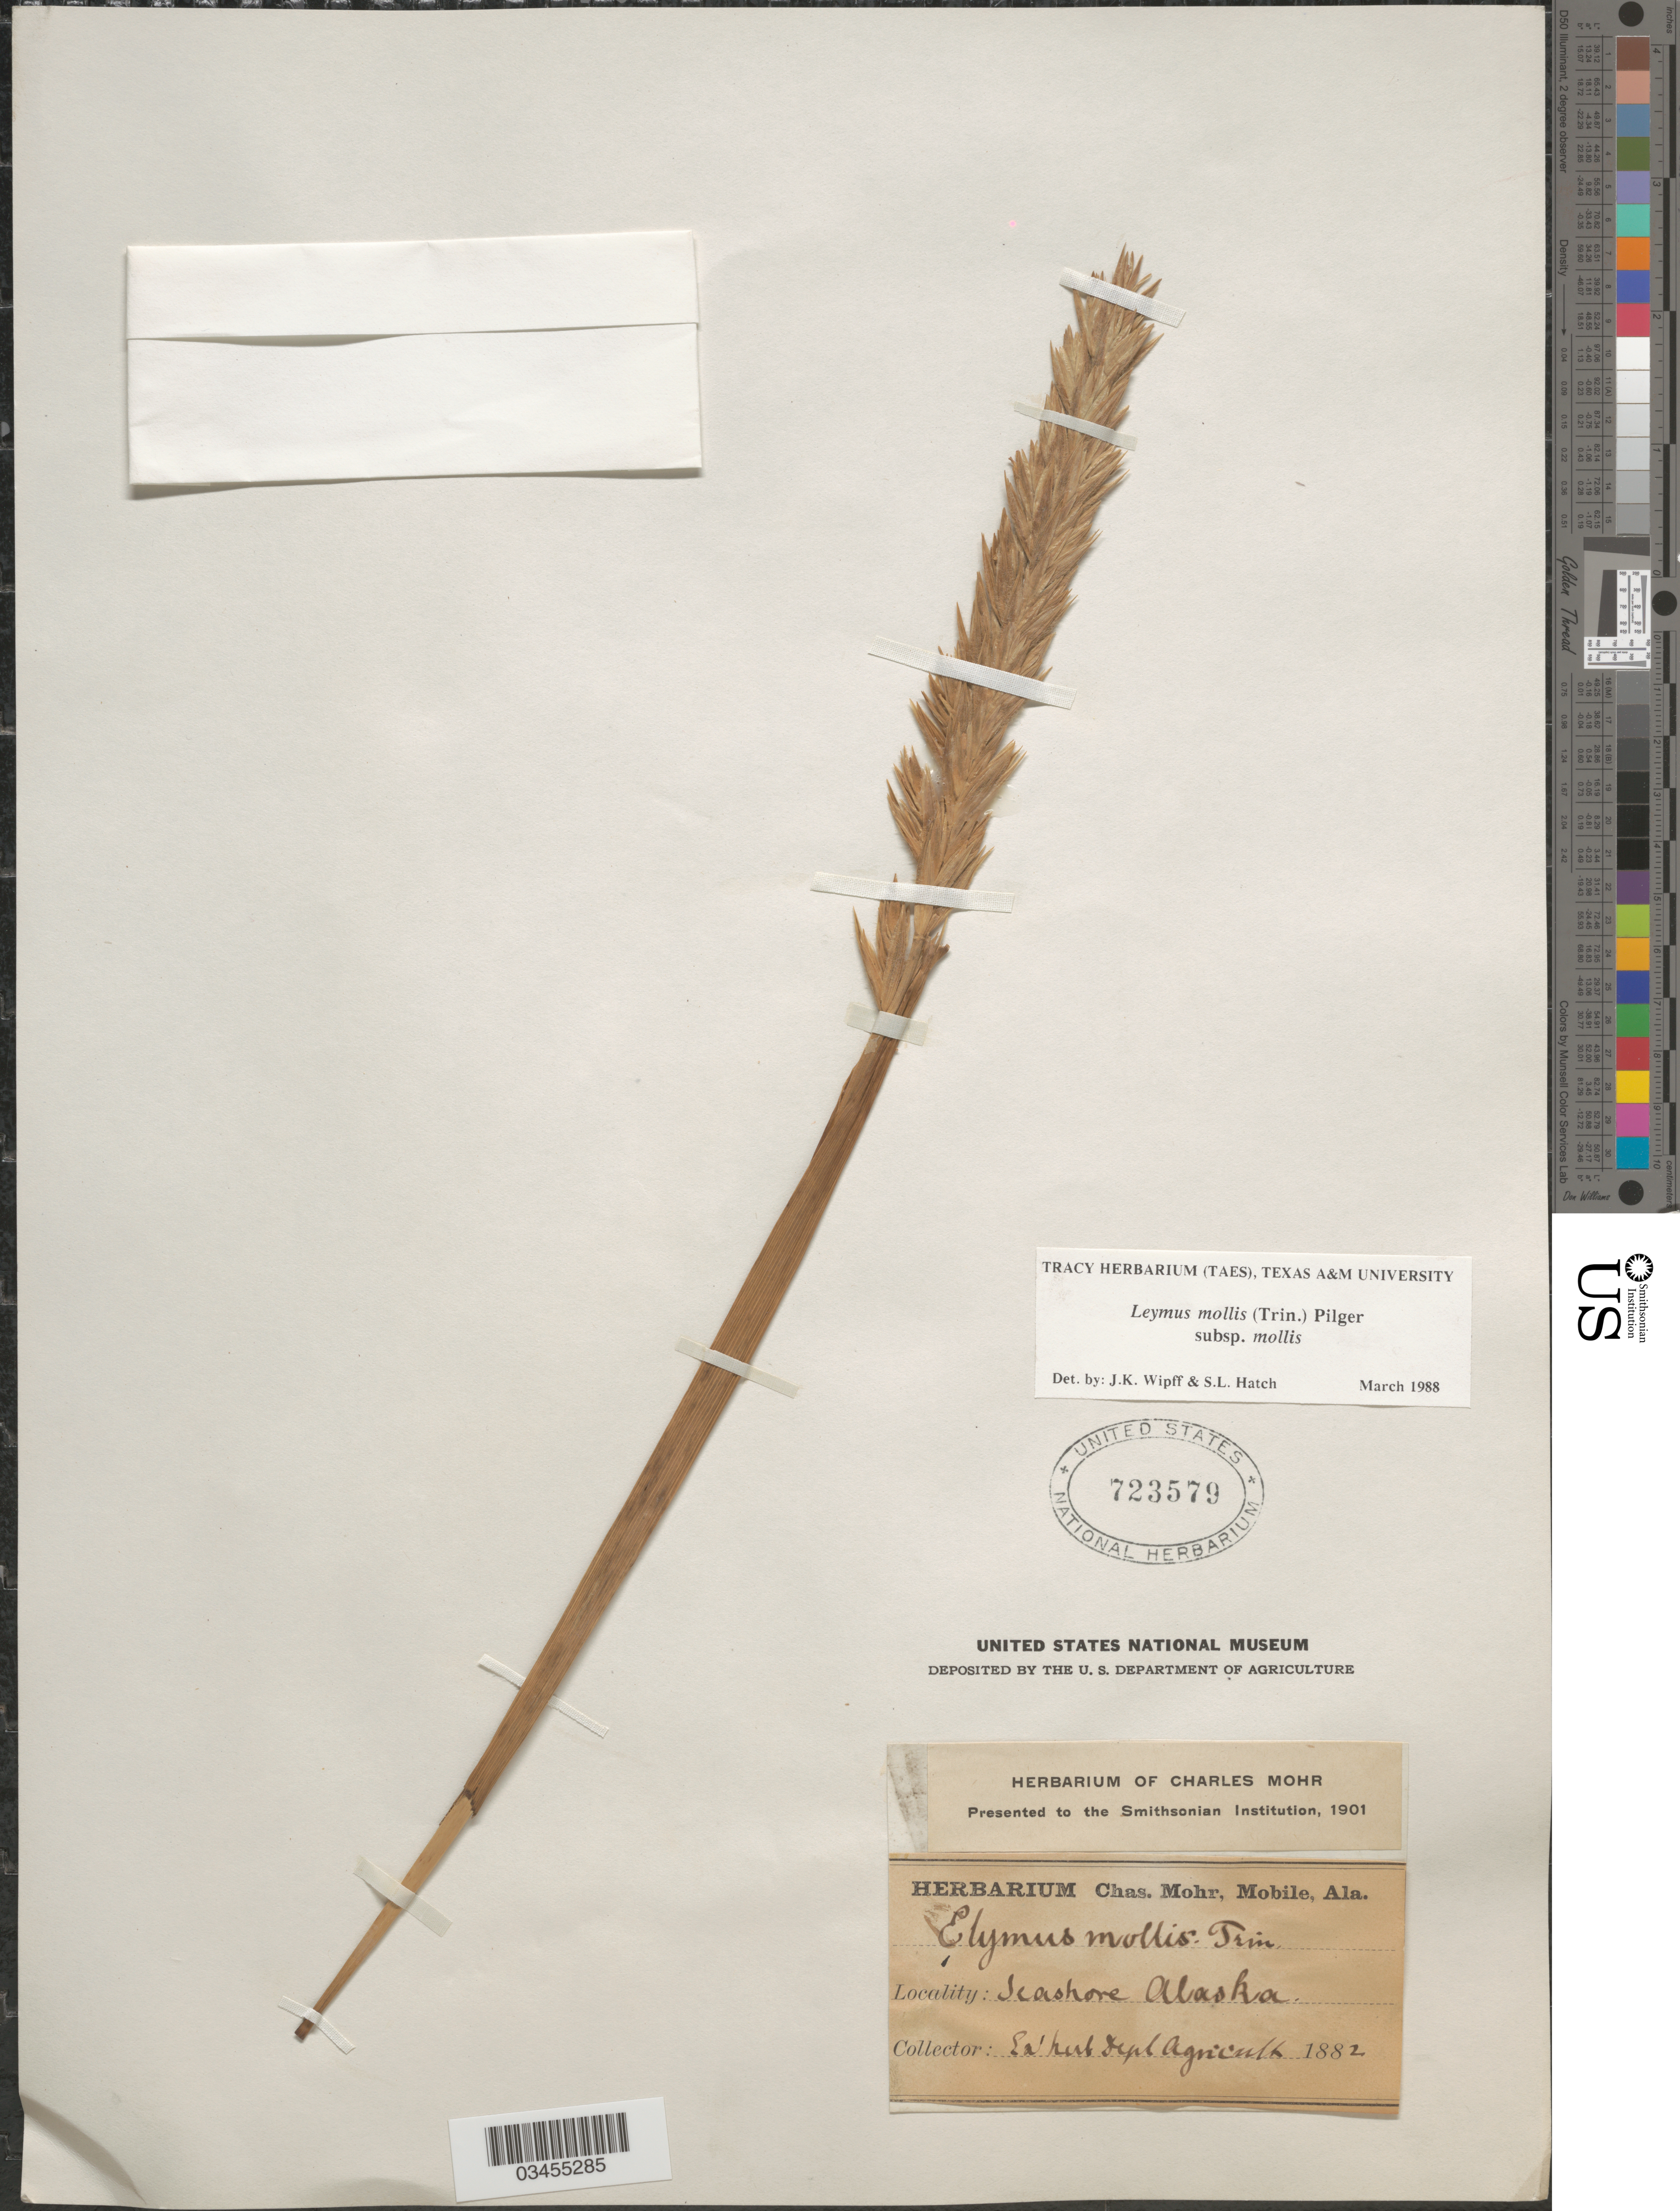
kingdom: Plantae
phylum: Tracheophyta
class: Liliopsida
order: Poales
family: Poaceae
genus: Leymus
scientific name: Leymus mollis subsp. mollis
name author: (Trin.) Pilg.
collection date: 1882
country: United States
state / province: Alaska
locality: Seashore.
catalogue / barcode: US 723579